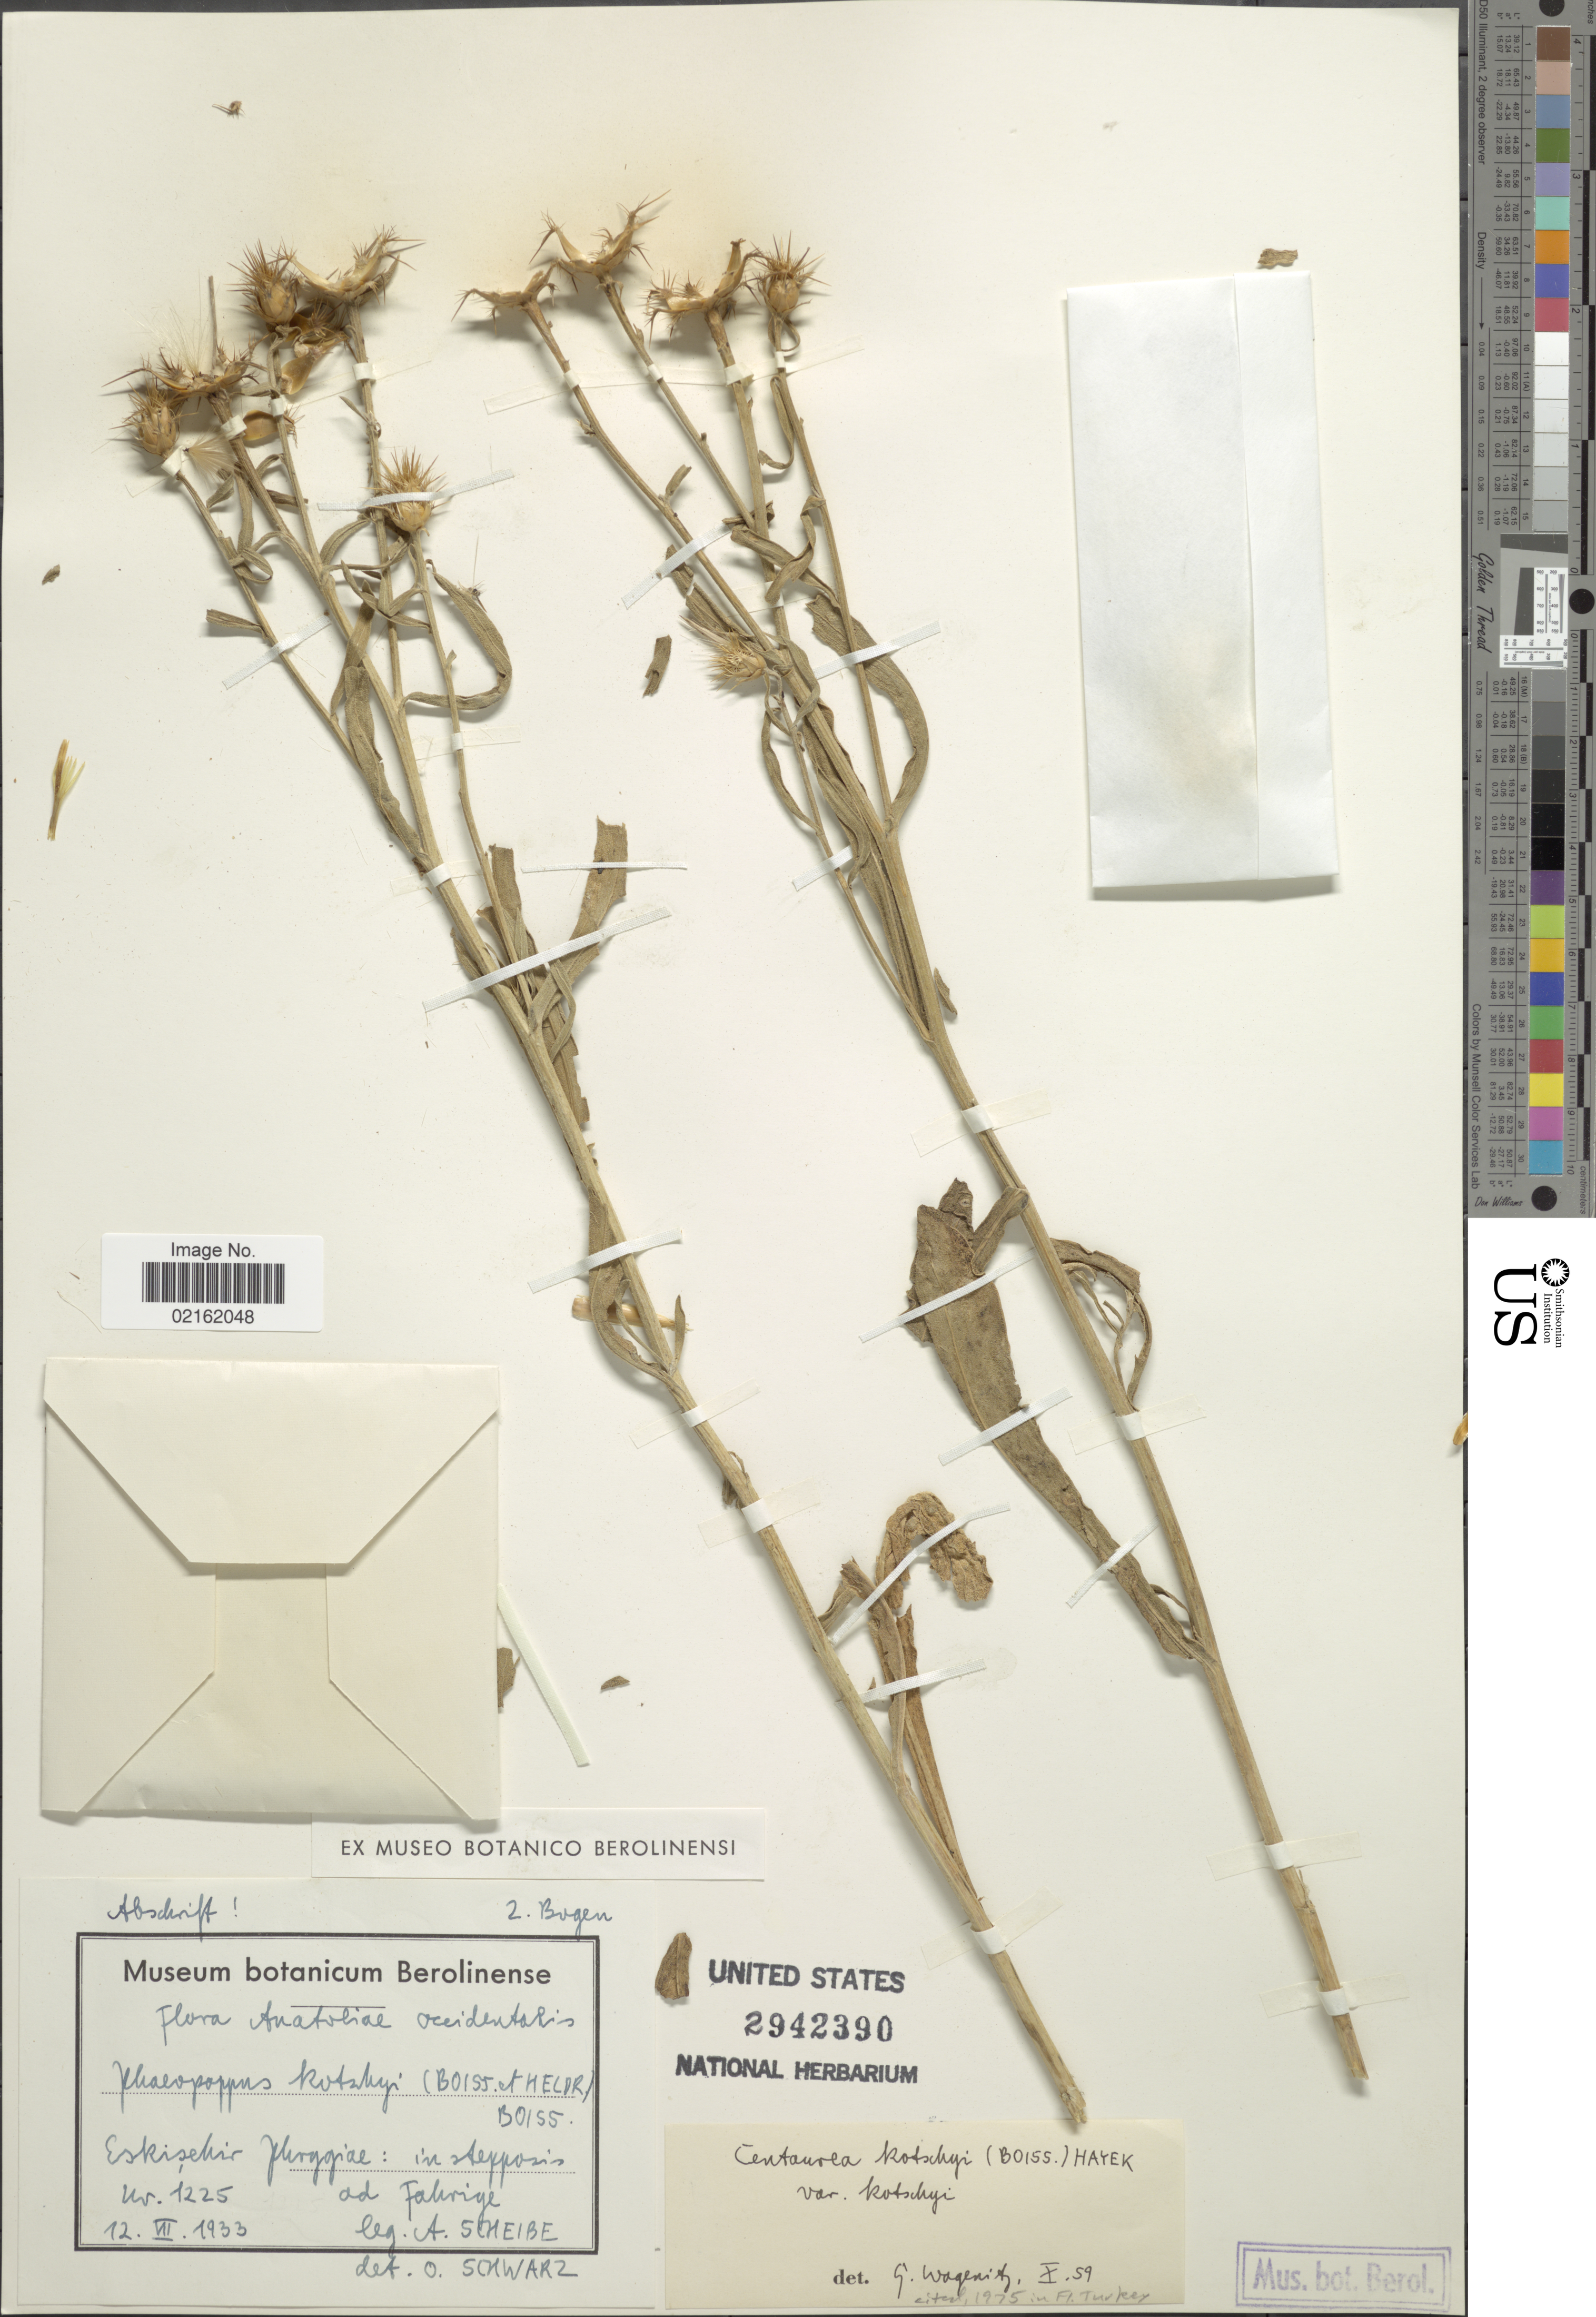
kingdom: Plantae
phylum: Tracheophyta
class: Magnoliopsida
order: Asterales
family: Asteraceae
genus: Centaurea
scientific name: Centaurea kotschyi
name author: (Boiss.) Hayek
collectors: A. Scheibe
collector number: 1225?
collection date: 1933-07-12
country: Turkey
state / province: Eskisehir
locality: Anatoliae Ocidentalis, Phorgogiae: in Stepposis ad Fahrige [interpreted]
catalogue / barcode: US 2942390